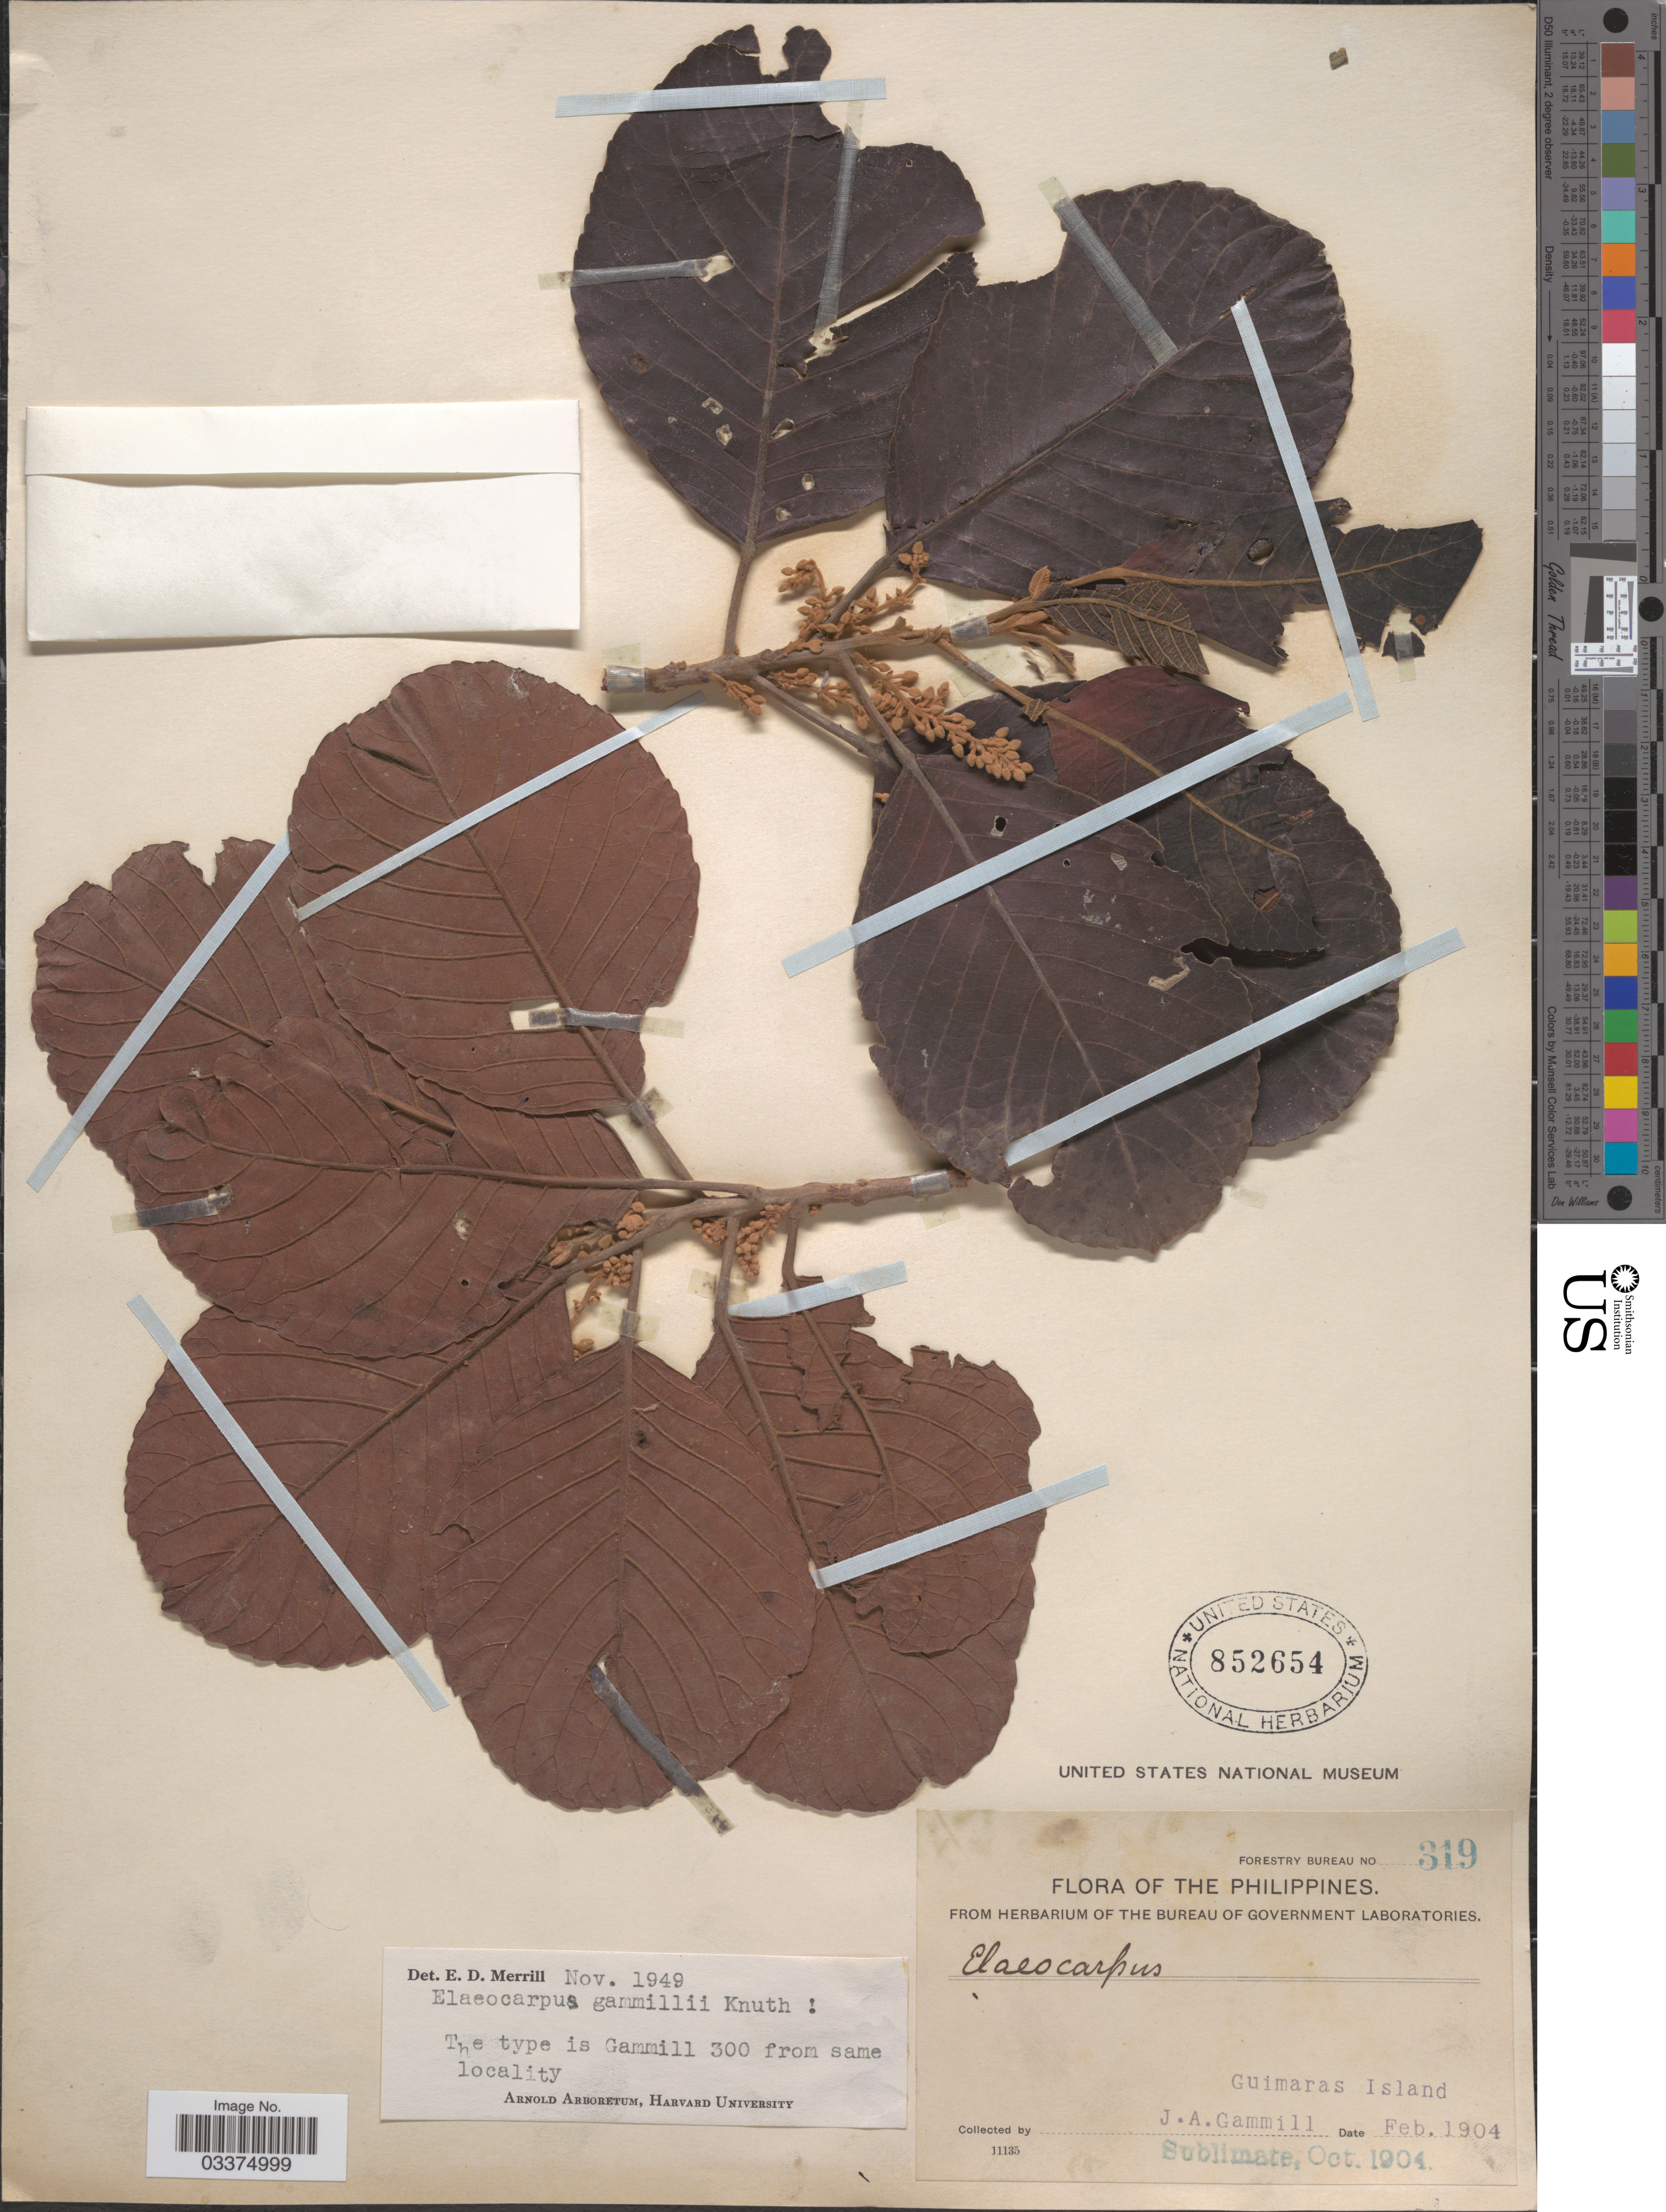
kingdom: Plantae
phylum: Tracheophyta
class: Magnoliopsida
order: Oxalidales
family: Elaeocarpaceae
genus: Elaeocarpus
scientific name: Elaeocarpus gammillii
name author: R. Knuth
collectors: J. Gammill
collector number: Forestry Bureau 319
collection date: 1904-02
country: Philippines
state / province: Western Visayas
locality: Guimaras Island.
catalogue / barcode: US 852654